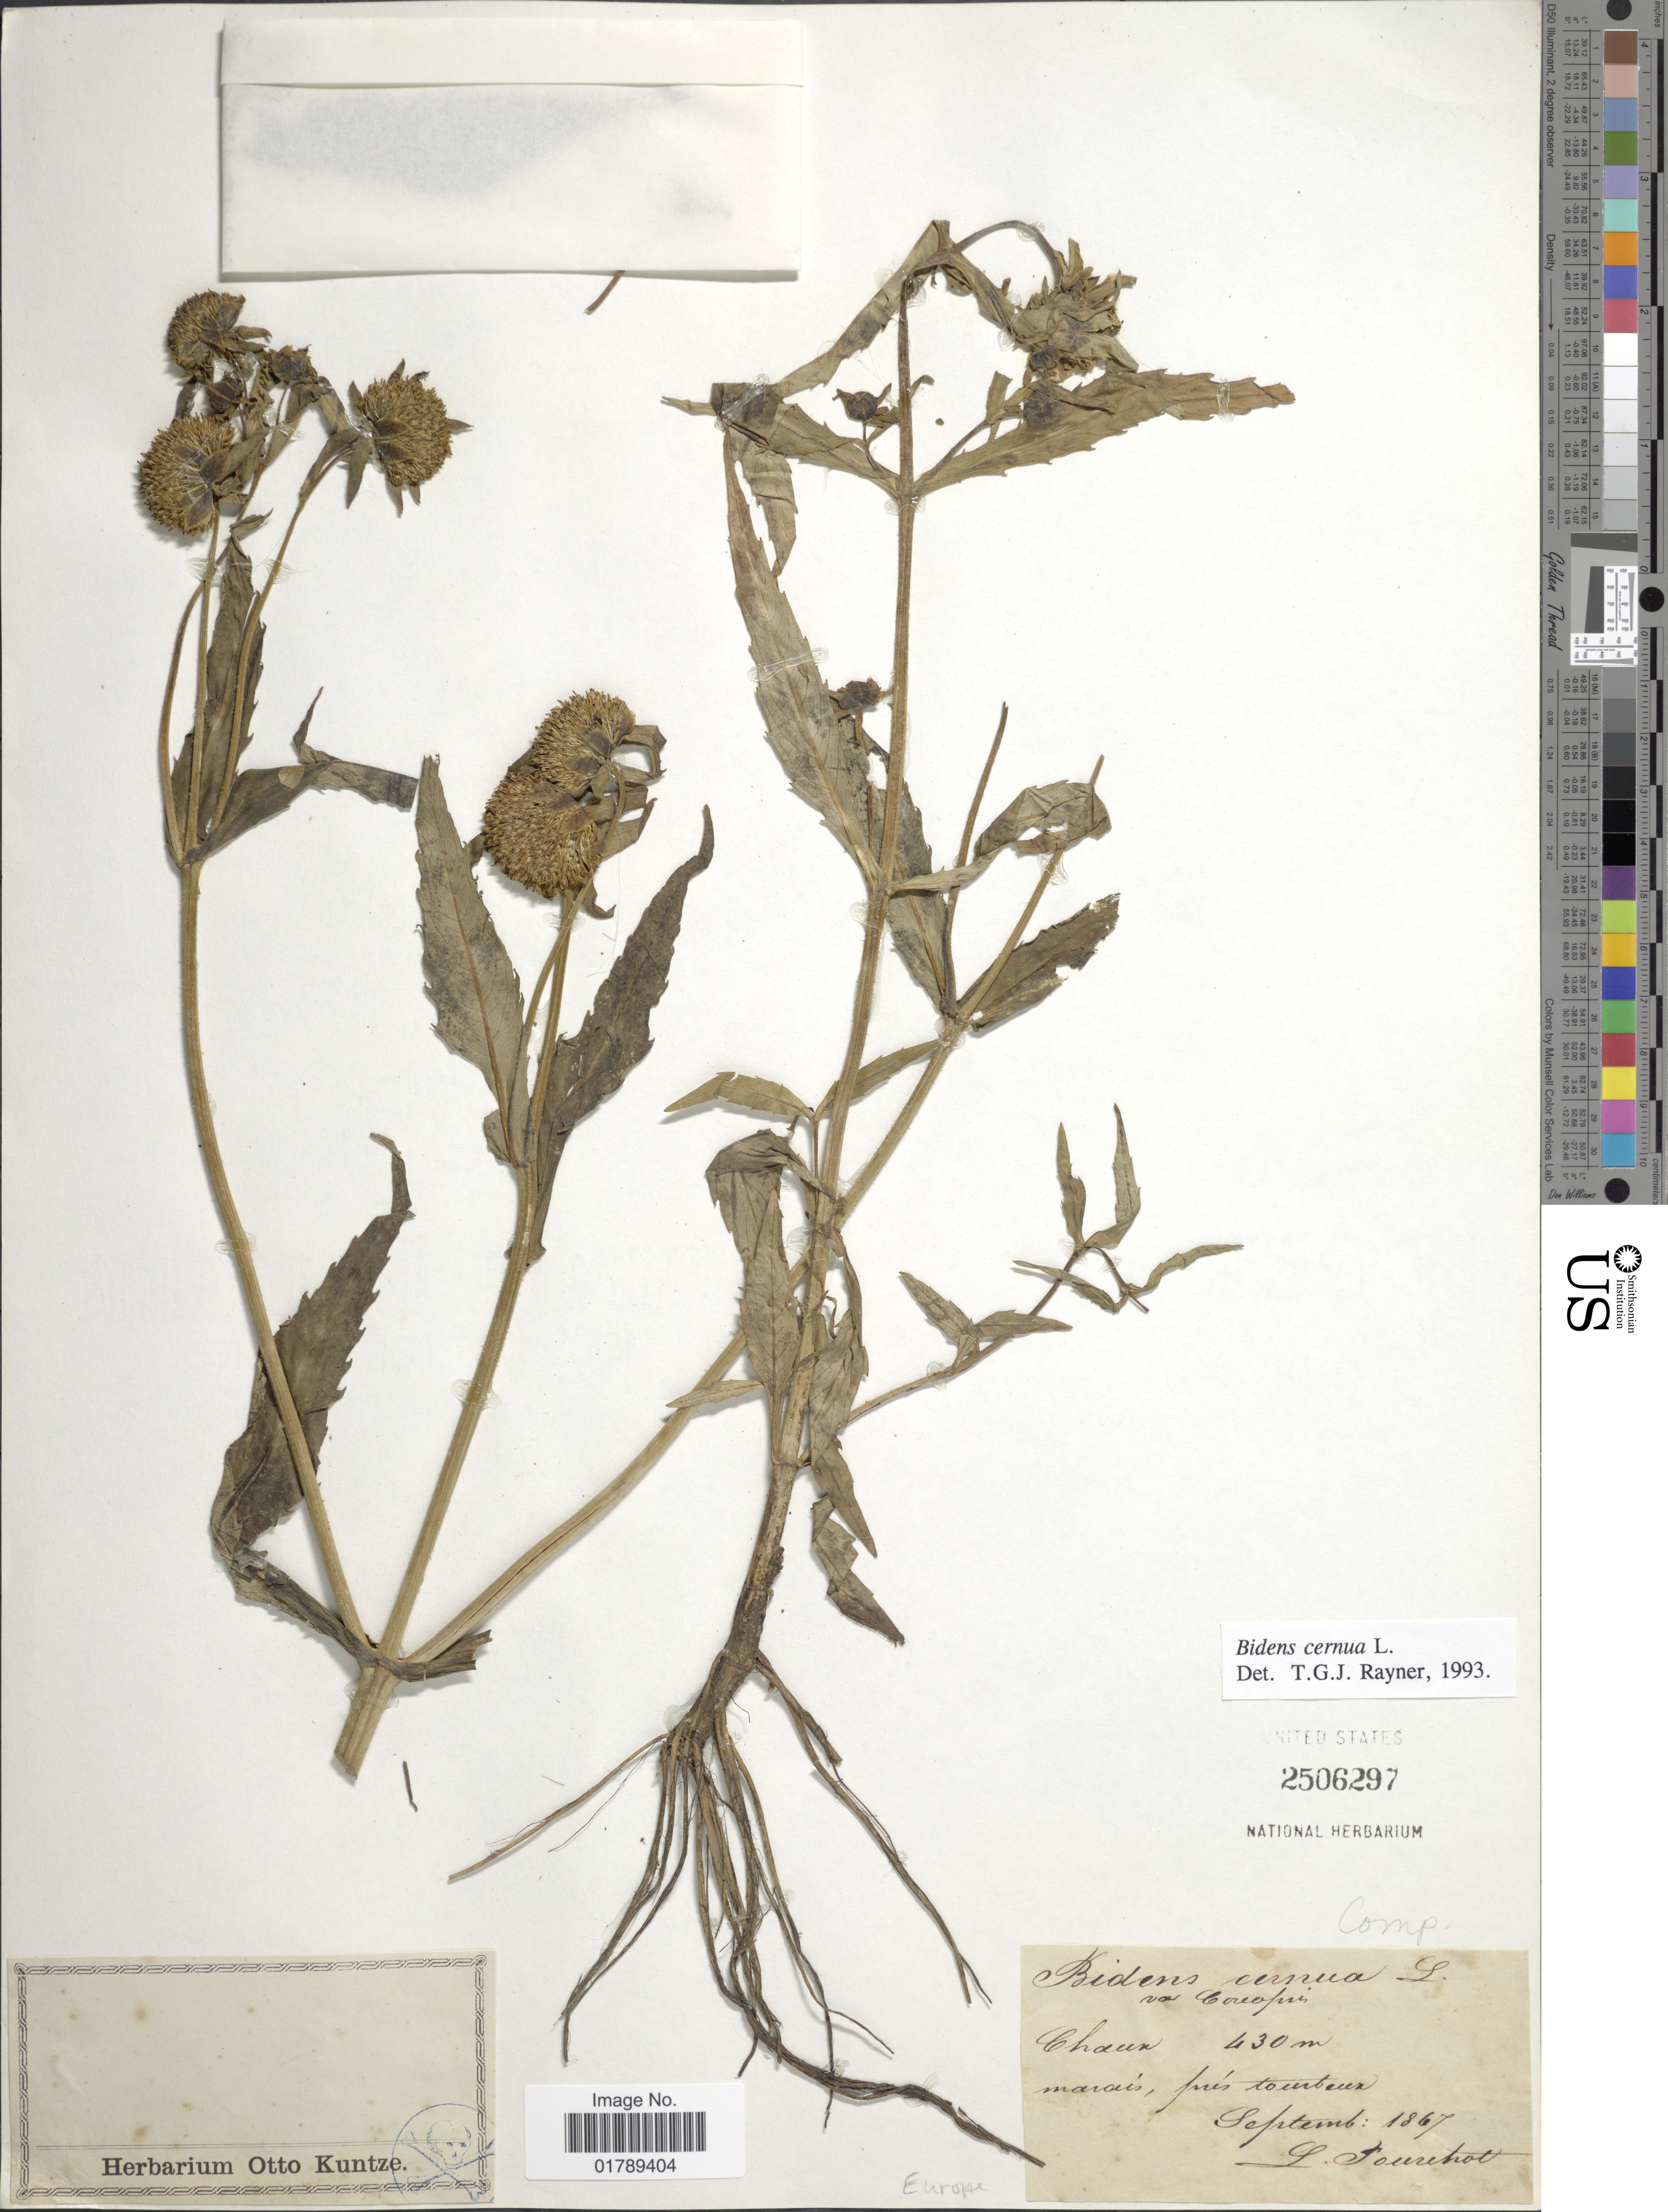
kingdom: Plantae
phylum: Tracheophyta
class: Magnoliopsida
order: Asterales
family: Asteraceae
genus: Bidens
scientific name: Bidens cernua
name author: L.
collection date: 1867-09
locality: Chaun [interpreted]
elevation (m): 460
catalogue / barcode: US 2506297